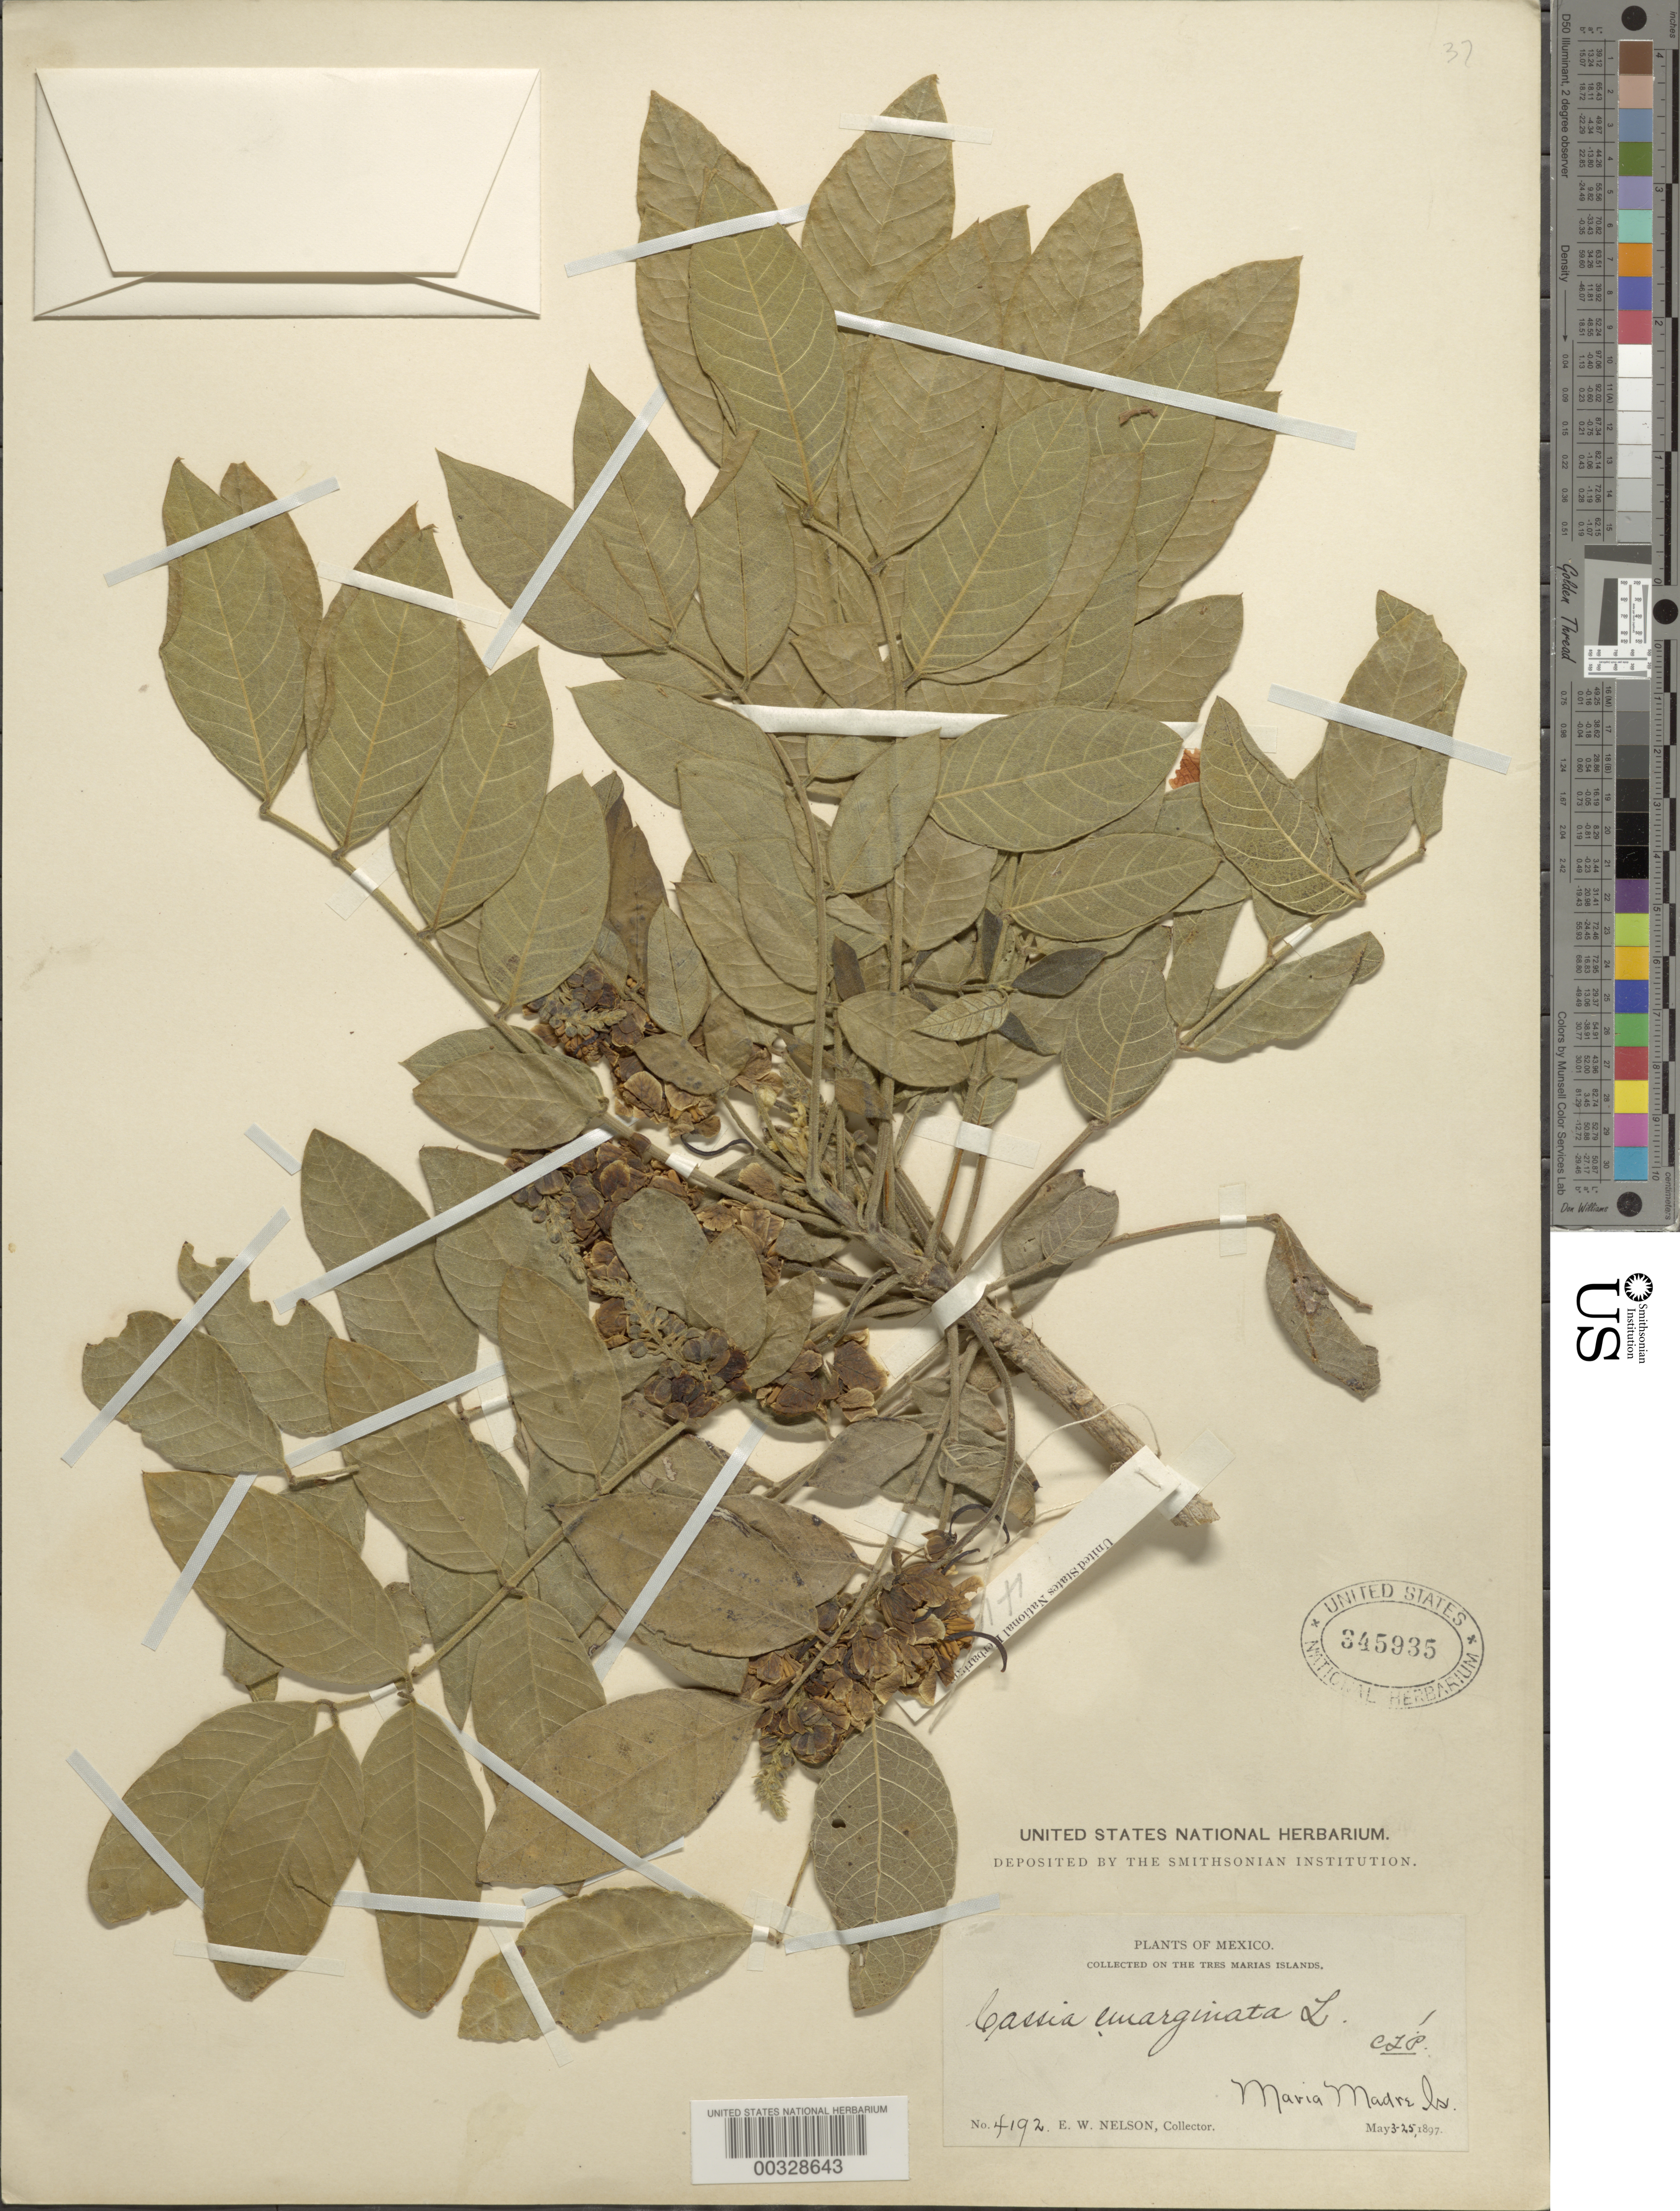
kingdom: Plantae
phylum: Tracheophyta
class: Magnoliopsida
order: Fabales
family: Fabaceae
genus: Senna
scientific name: Senna emarginata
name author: L.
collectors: E. W. Nelson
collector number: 4192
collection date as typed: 03 May 1897 to 25 May 1897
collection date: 1897-05-03/1897-05-25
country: Mexico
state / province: Nayarit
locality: Tres marias islands [Tres Marias Is.]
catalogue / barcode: US 345935